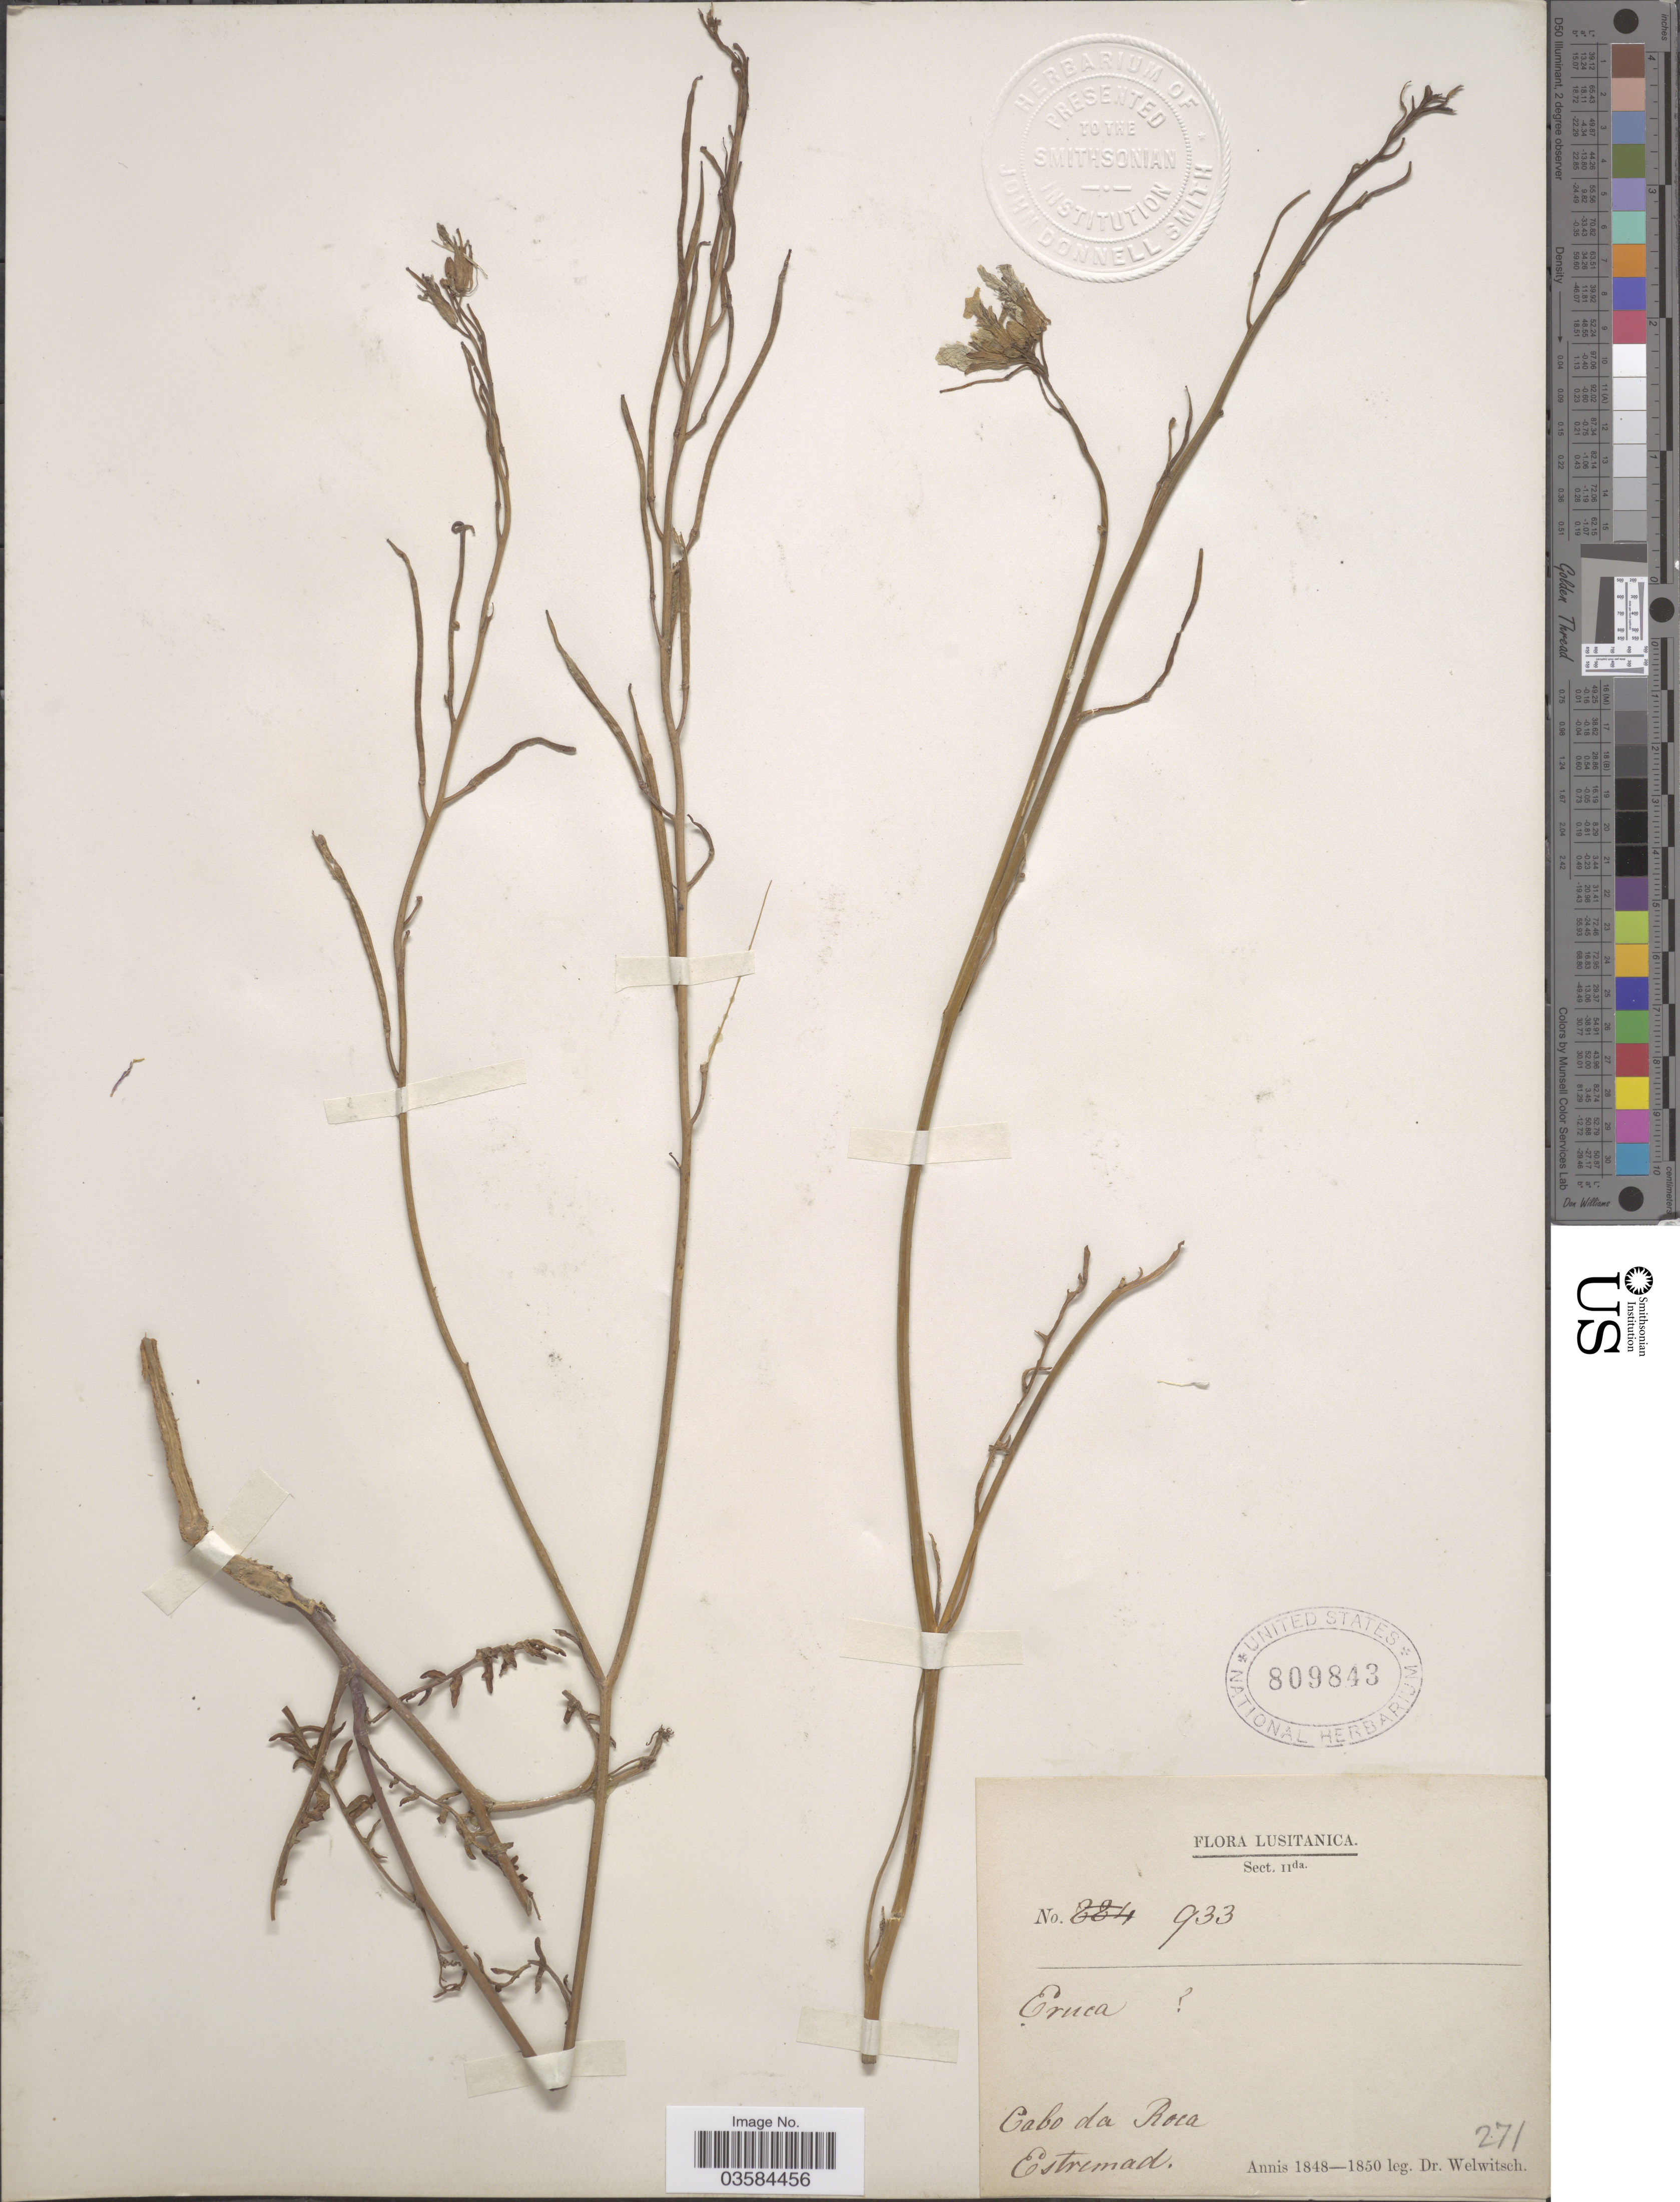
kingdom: Plantae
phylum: Tracheophyta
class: Magnoliopsida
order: Brassicales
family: Brassicaceae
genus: Eruca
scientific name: Eruca sp.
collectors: -. Welwitsch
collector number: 933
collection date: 1848/1850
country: Portugal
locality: Lusitanica. Cabo de Roca. Estremad.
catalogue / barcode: US 809843